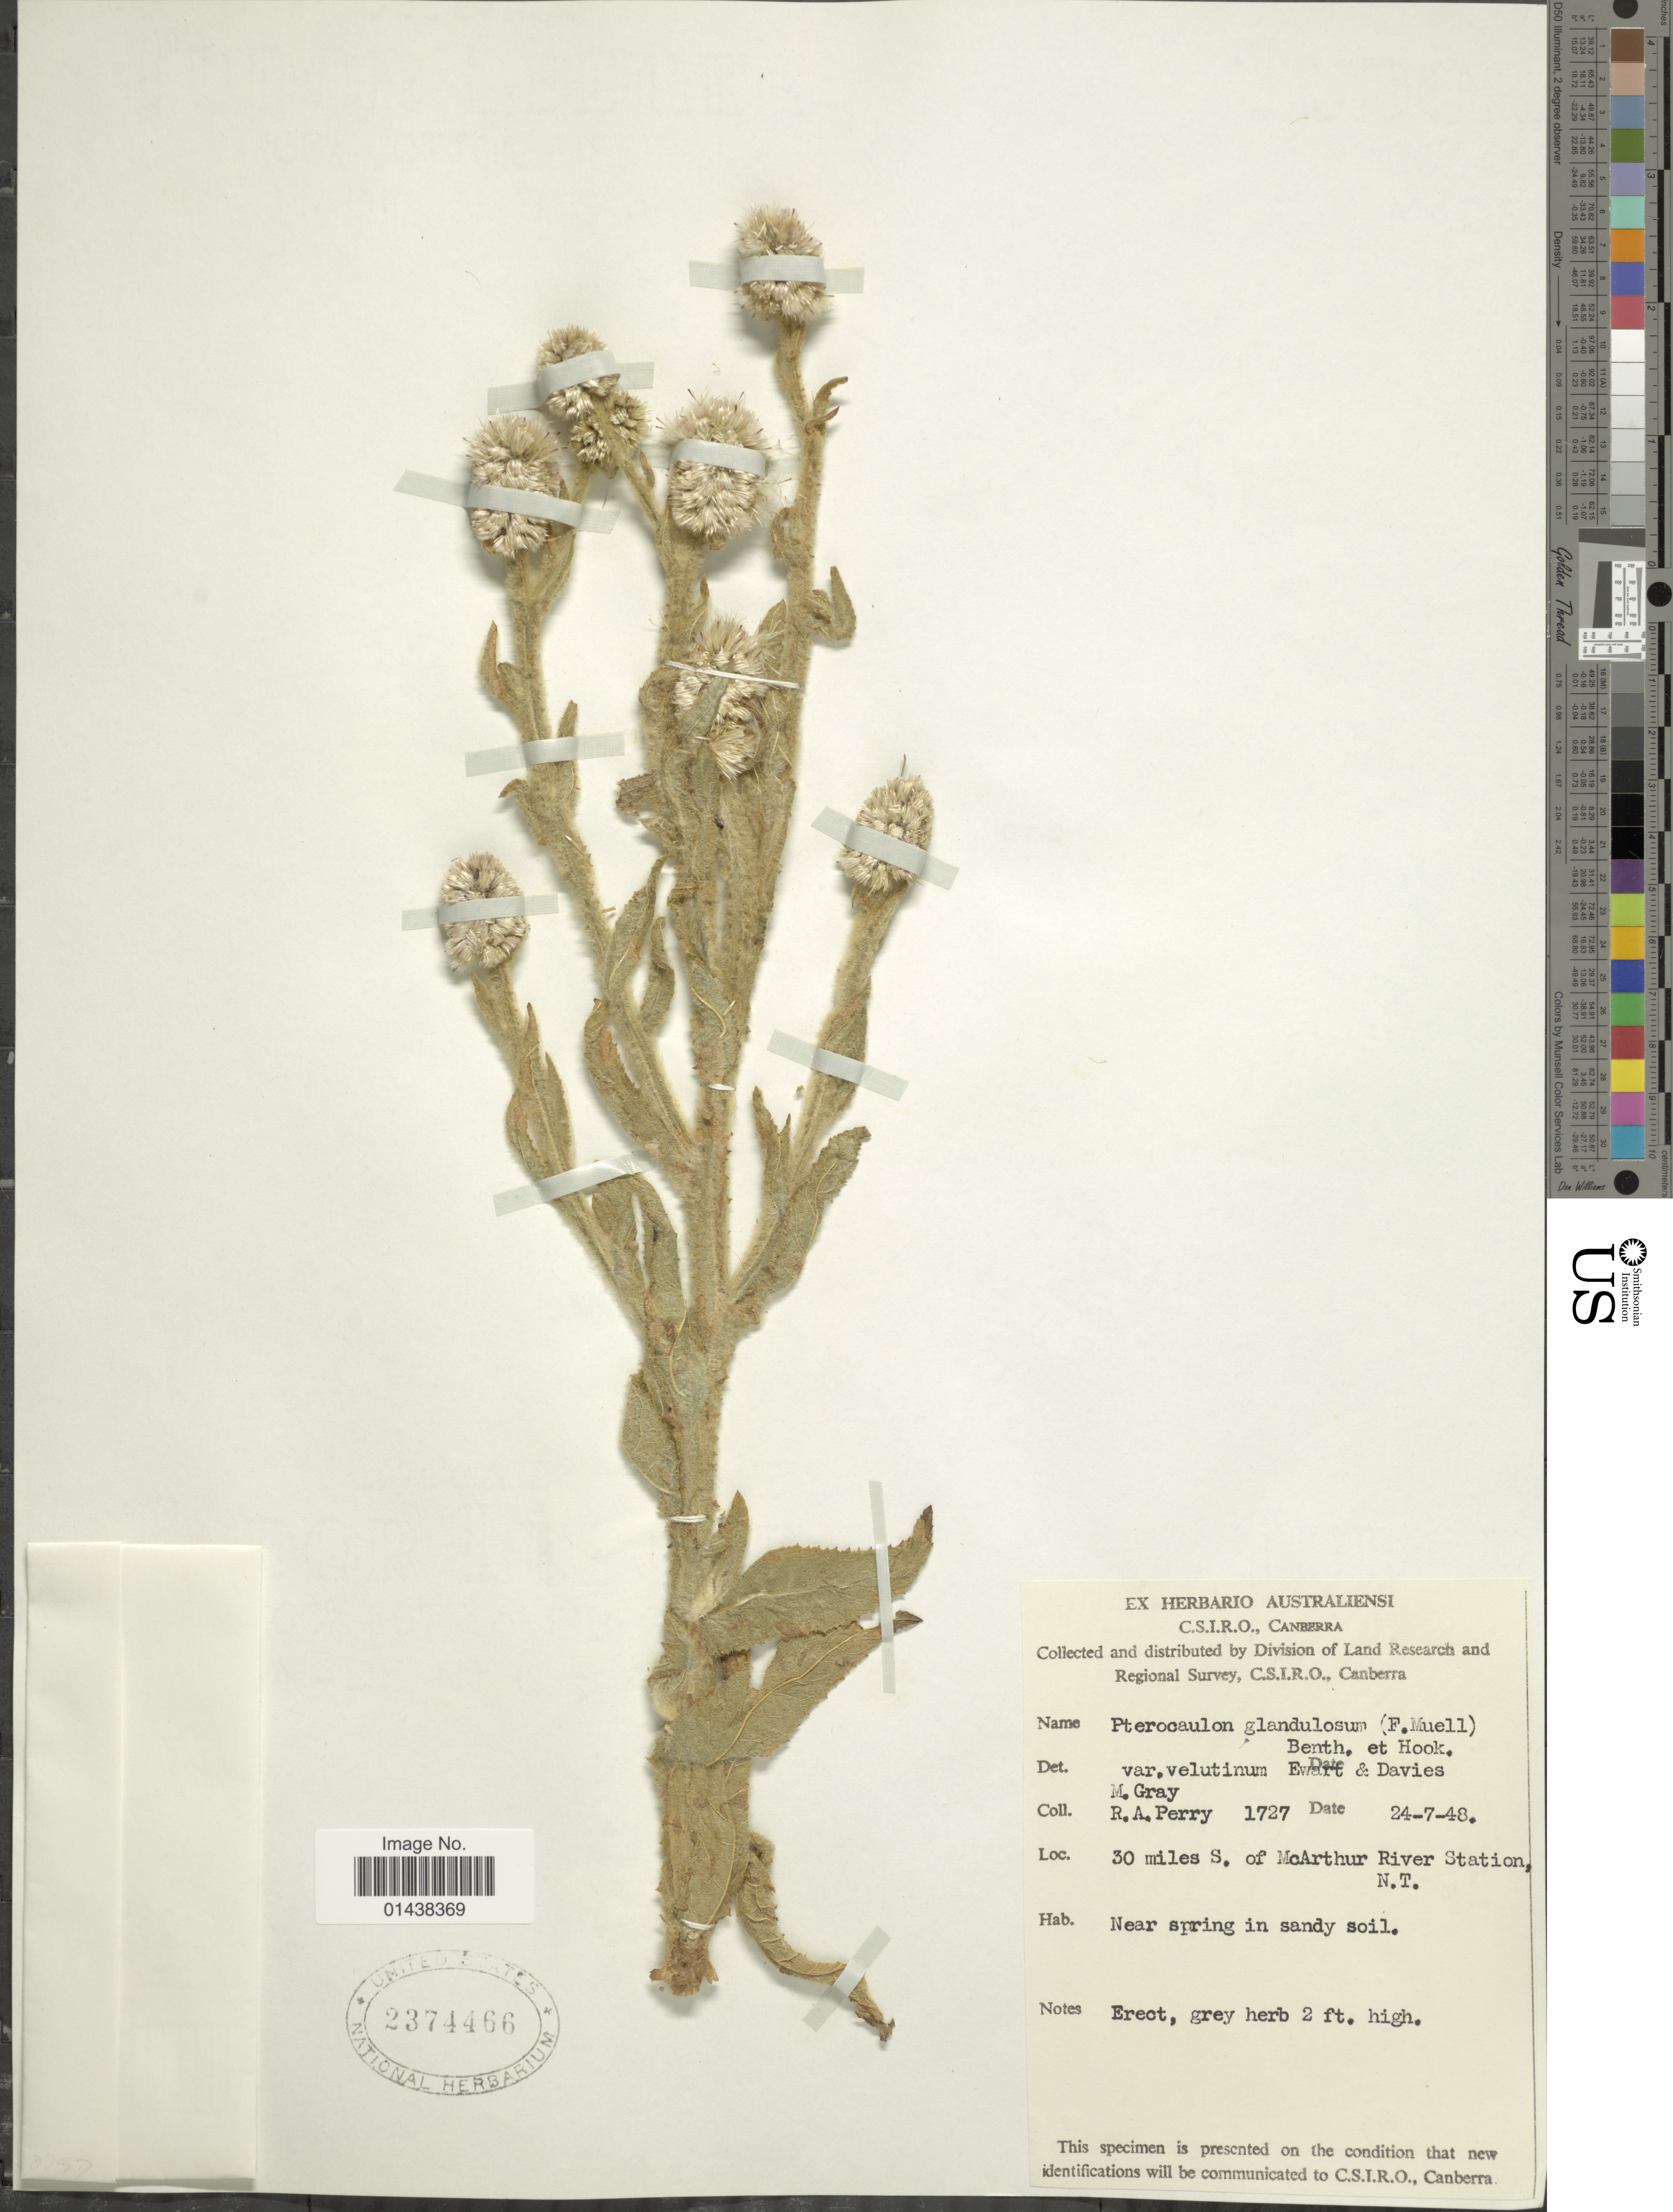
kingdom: Plantae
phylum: Tracheophyta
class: Magnoliopsida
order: Asterales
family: Asteraceae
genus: Pterocaulon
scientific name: Pterocaulon glandulosum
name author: (F. Muell. ex Benth.) Benth. & Hook. f. ex F. Muell.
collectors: Perry, R. A.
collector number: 1727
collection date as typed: Transcribed d/m/y: 24/7/48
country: Australia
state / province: Northern Territory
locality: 30 miles S. of McArthur River Station N.T.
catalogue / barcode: US 2374466